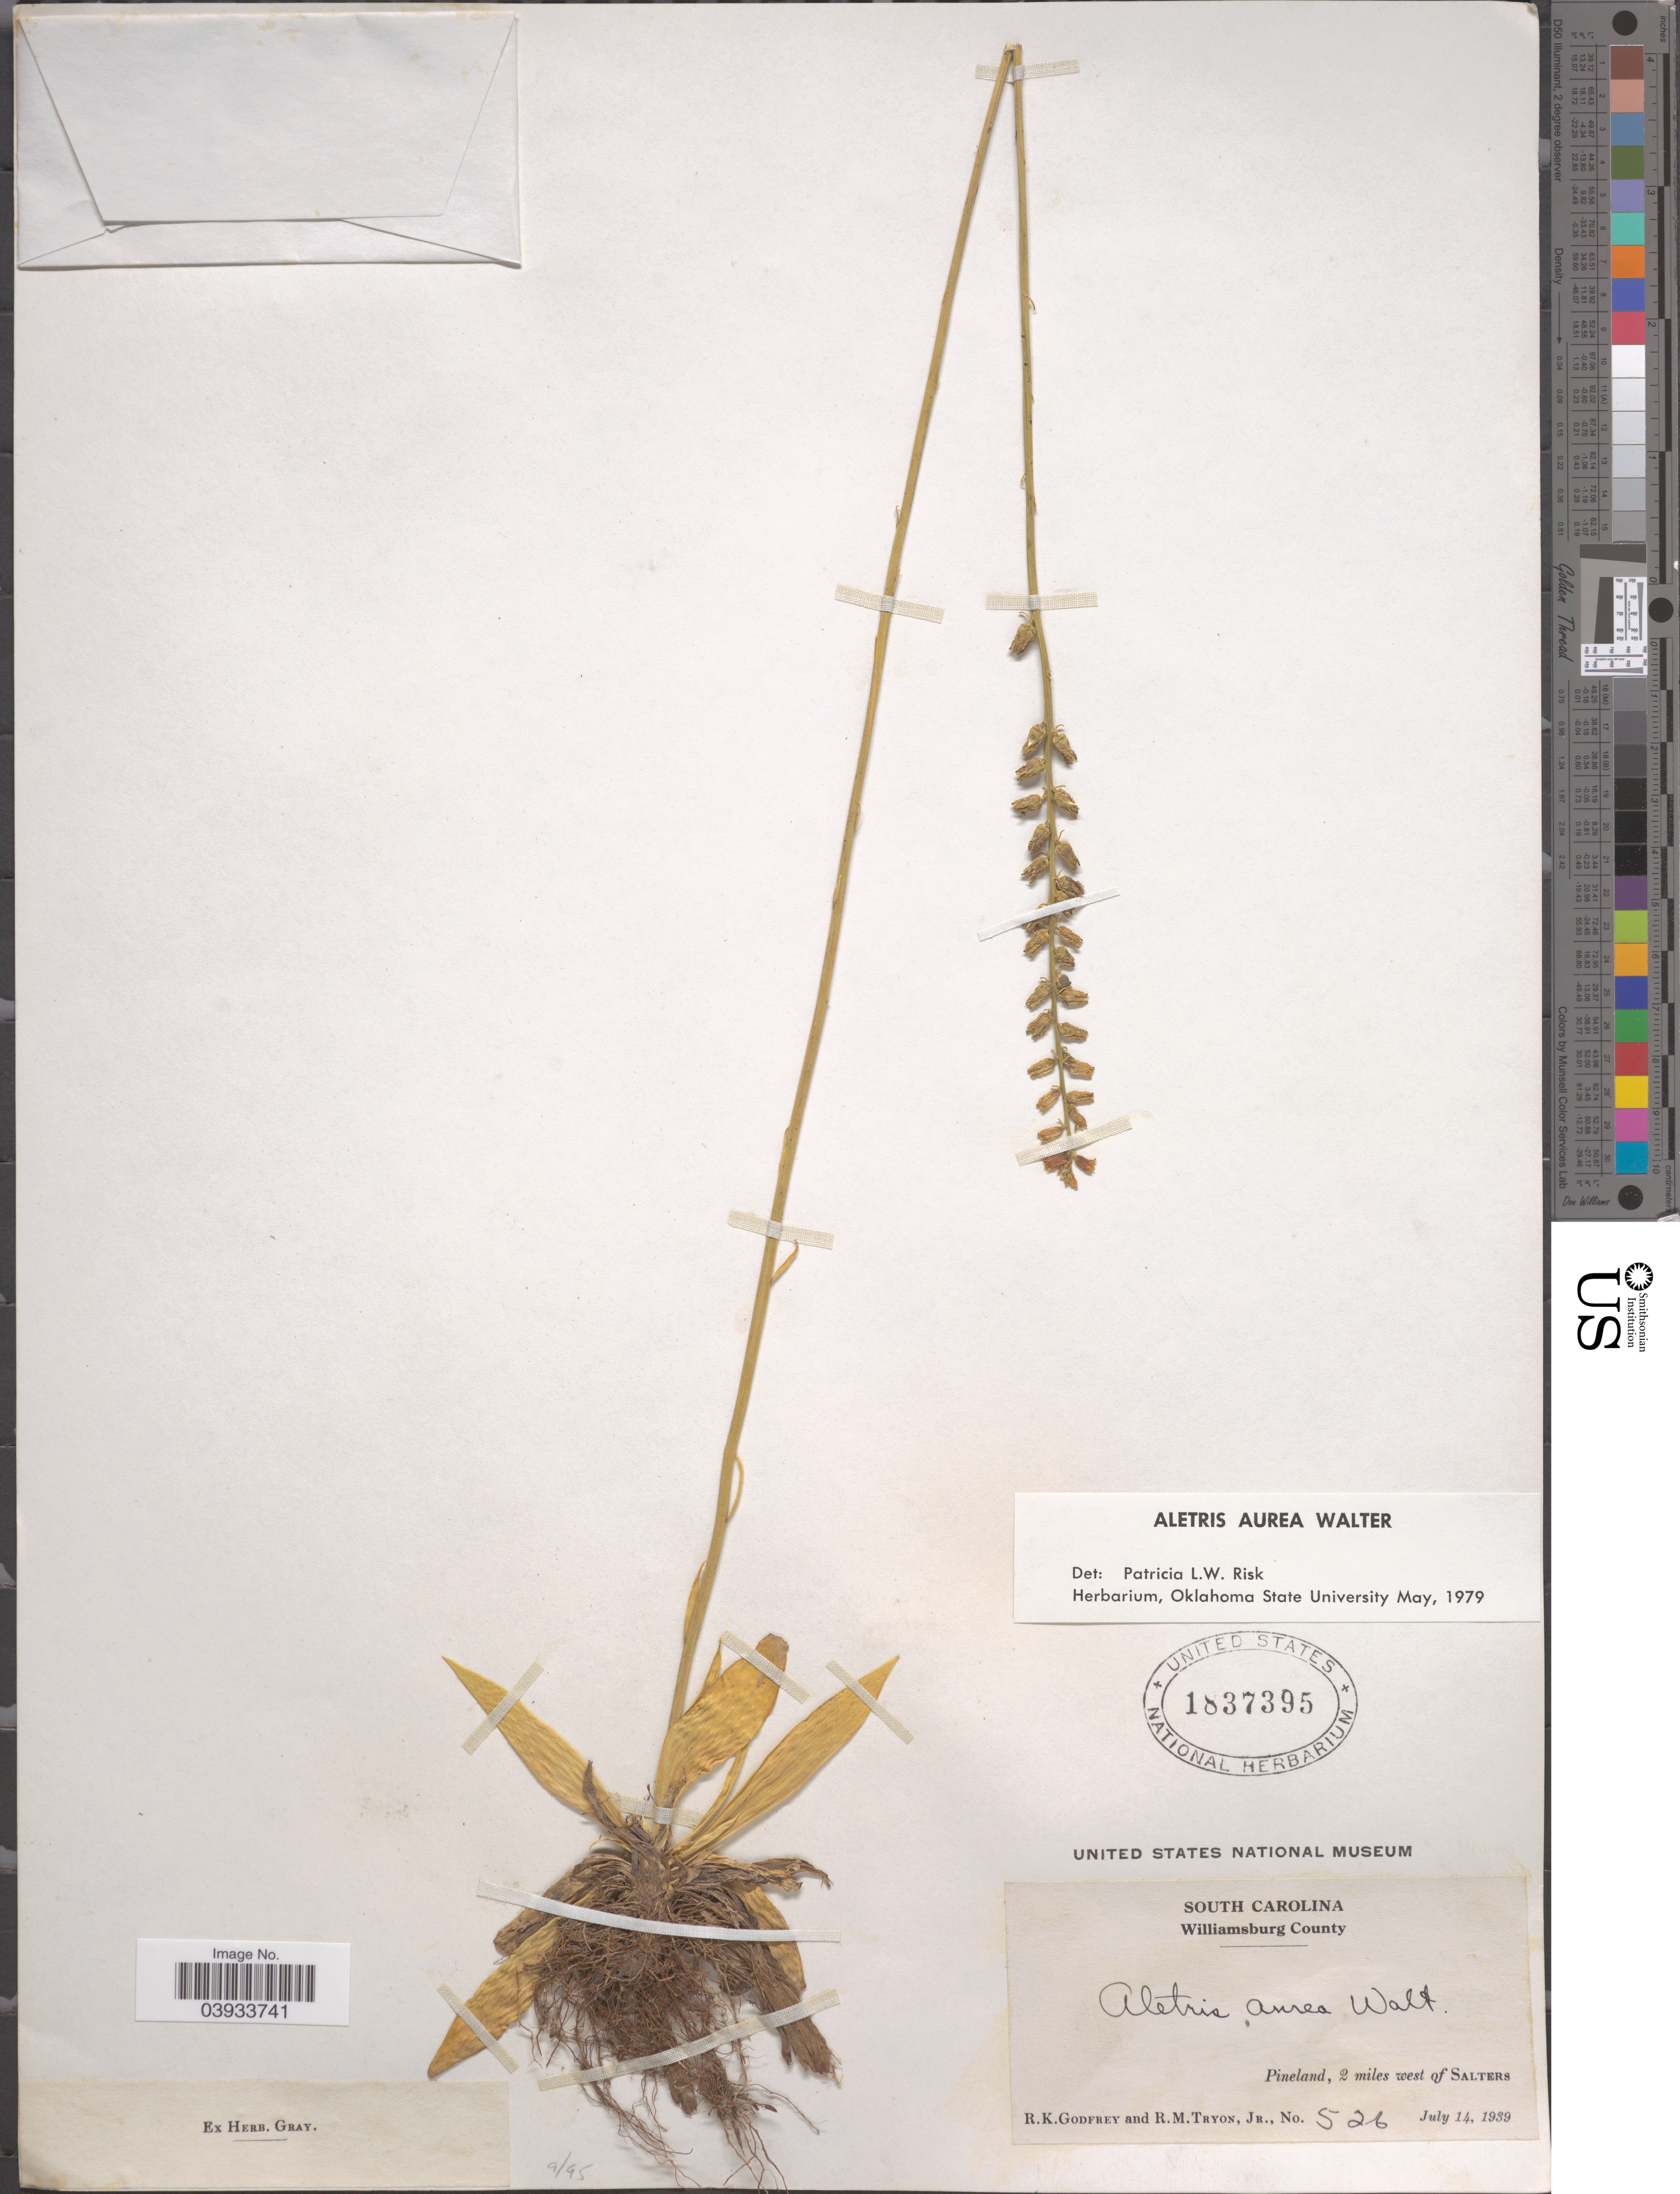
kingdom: Plantae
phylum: Tracheophyta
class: Liliopsida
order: Dioscoreales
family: Nartheciaceae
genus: Aletris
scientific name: Aletris aurea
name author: Walter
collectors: R. K. Godfrey & R. Tryon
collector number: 526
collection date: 1939-07-14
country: United States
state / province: South Carolina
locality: Williamsburg County. Pineland, 2 miles west of Salters.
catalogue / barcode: US 1837395